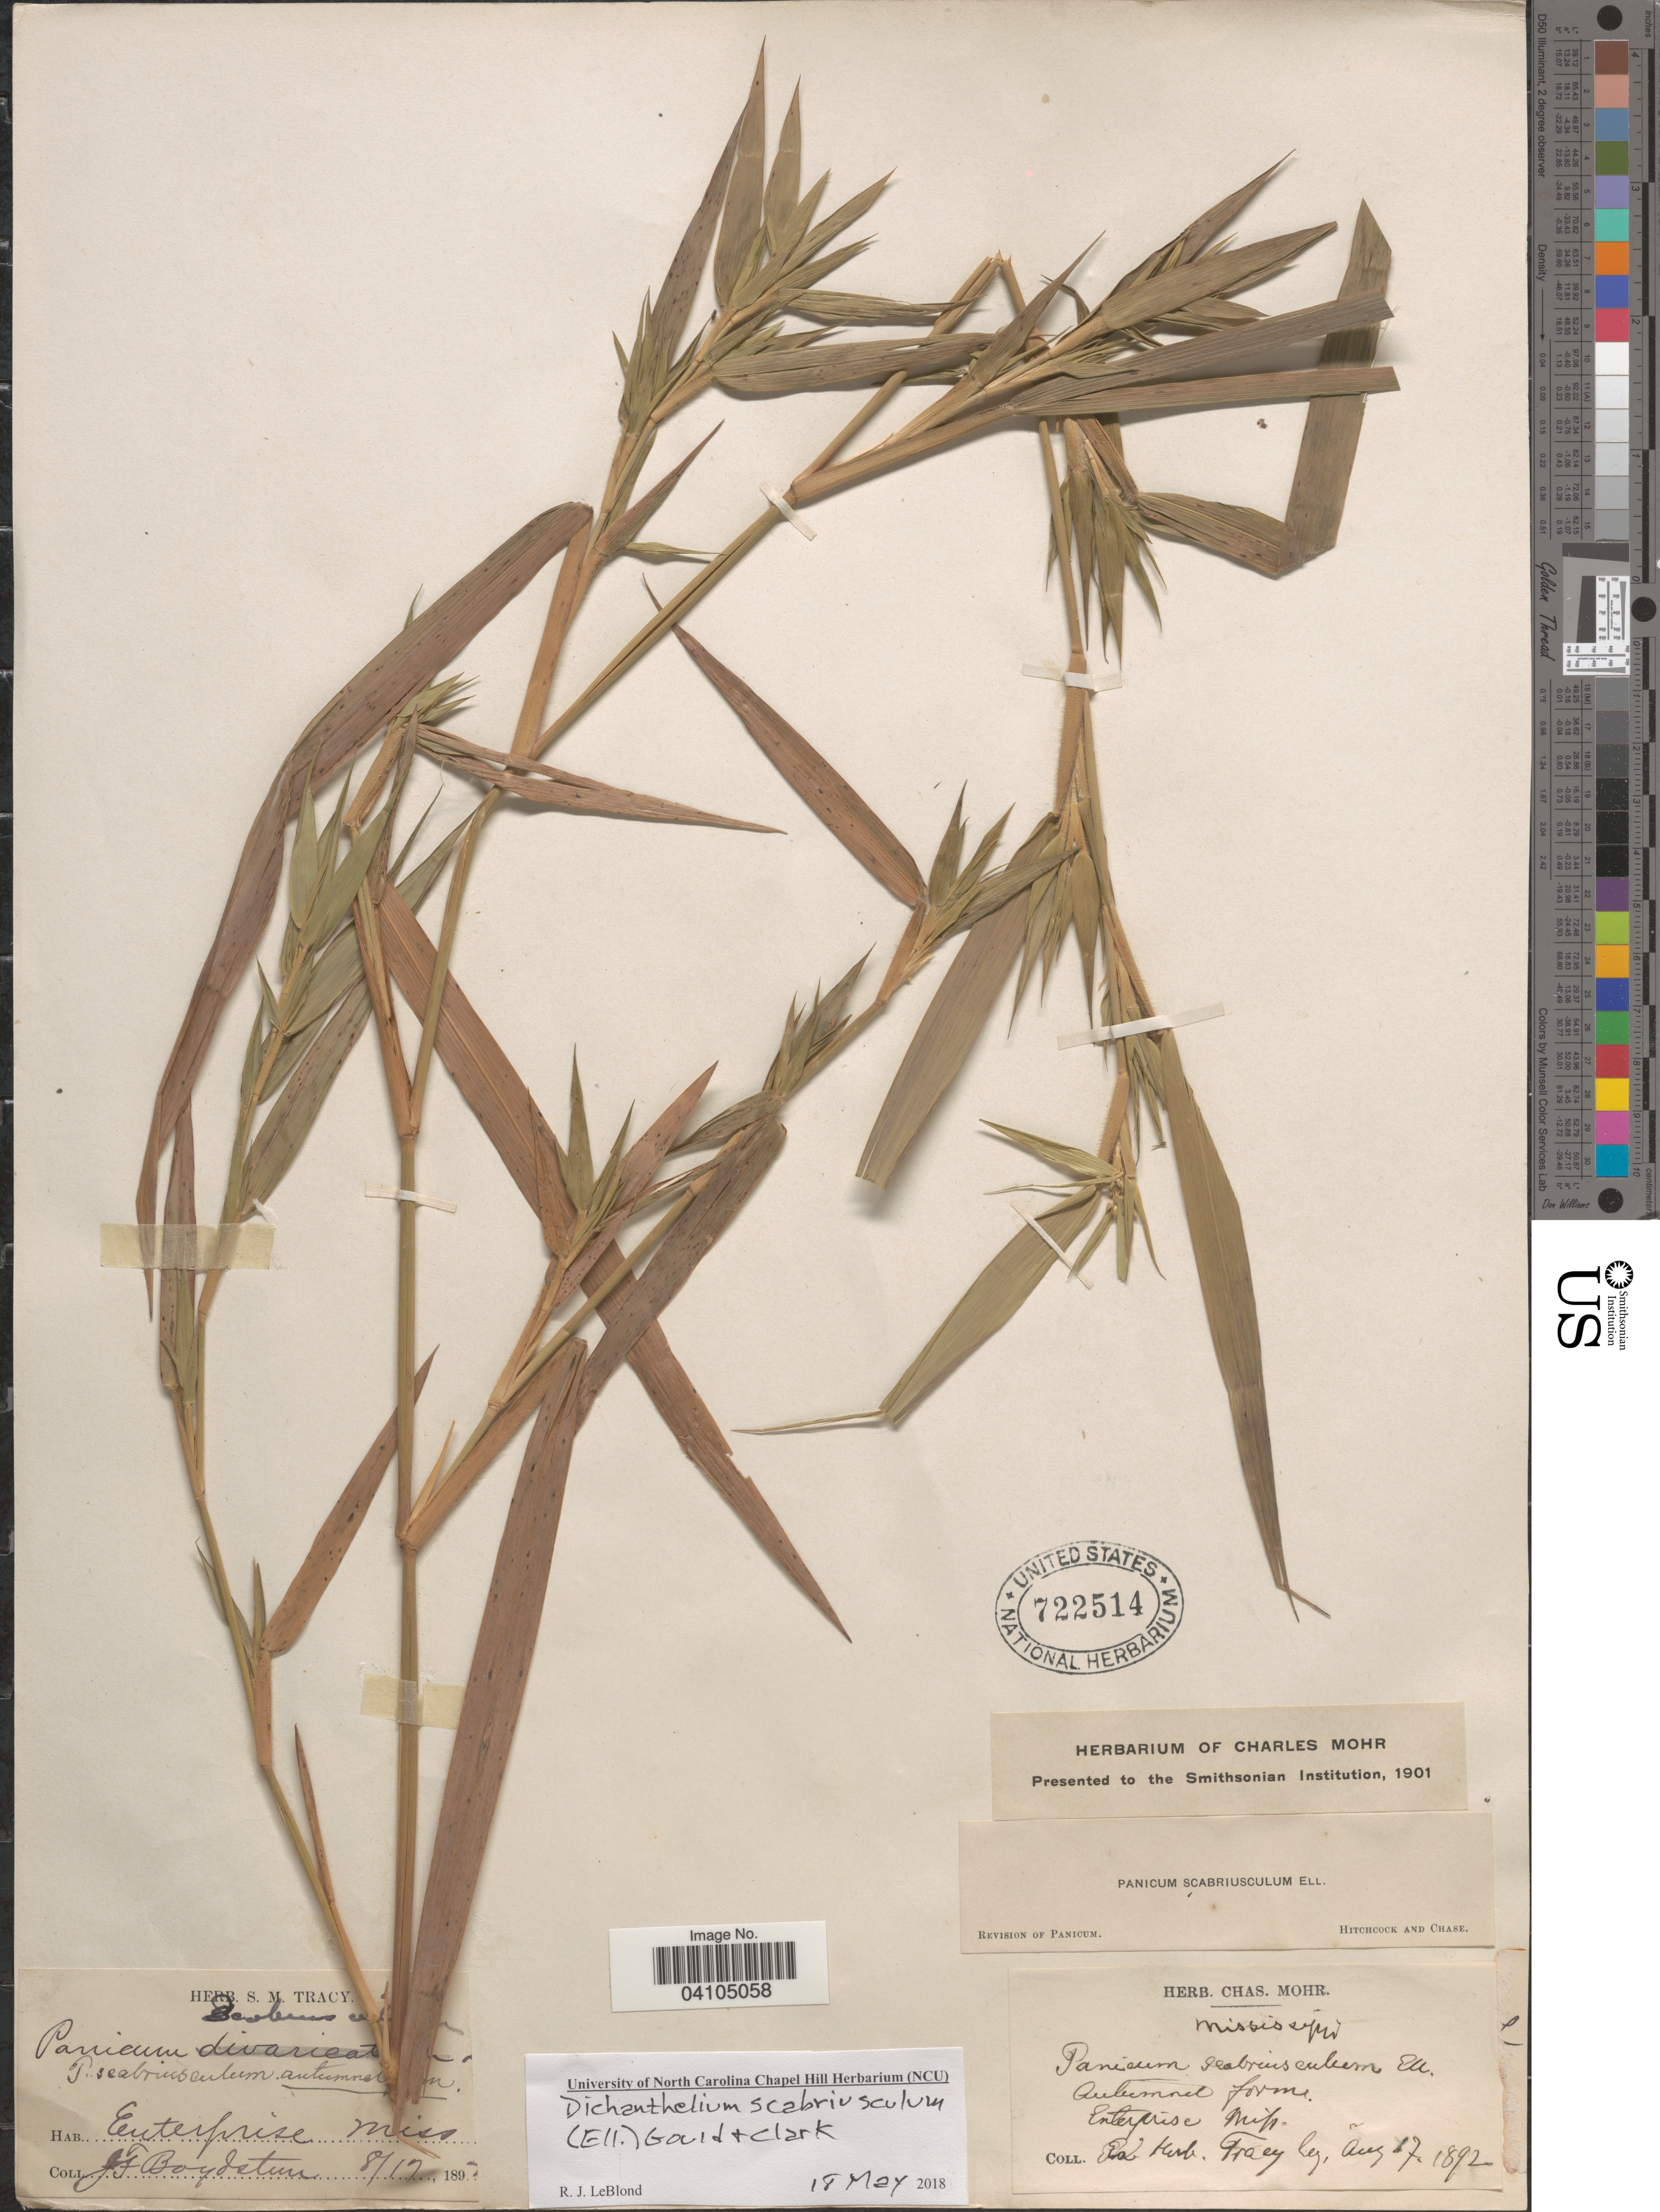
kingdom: Plantae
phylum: Tracheophyta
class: Liliopsida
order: Poales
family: Poaceae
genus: Dichanthelium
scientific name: Dichanthelium scabriusculum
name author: (Elliott) Gould & C.A. Clark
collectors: J. Boydston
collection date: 1892-08-17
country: United States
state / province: Mississippi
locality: Enterprise.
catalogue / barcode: US 722514